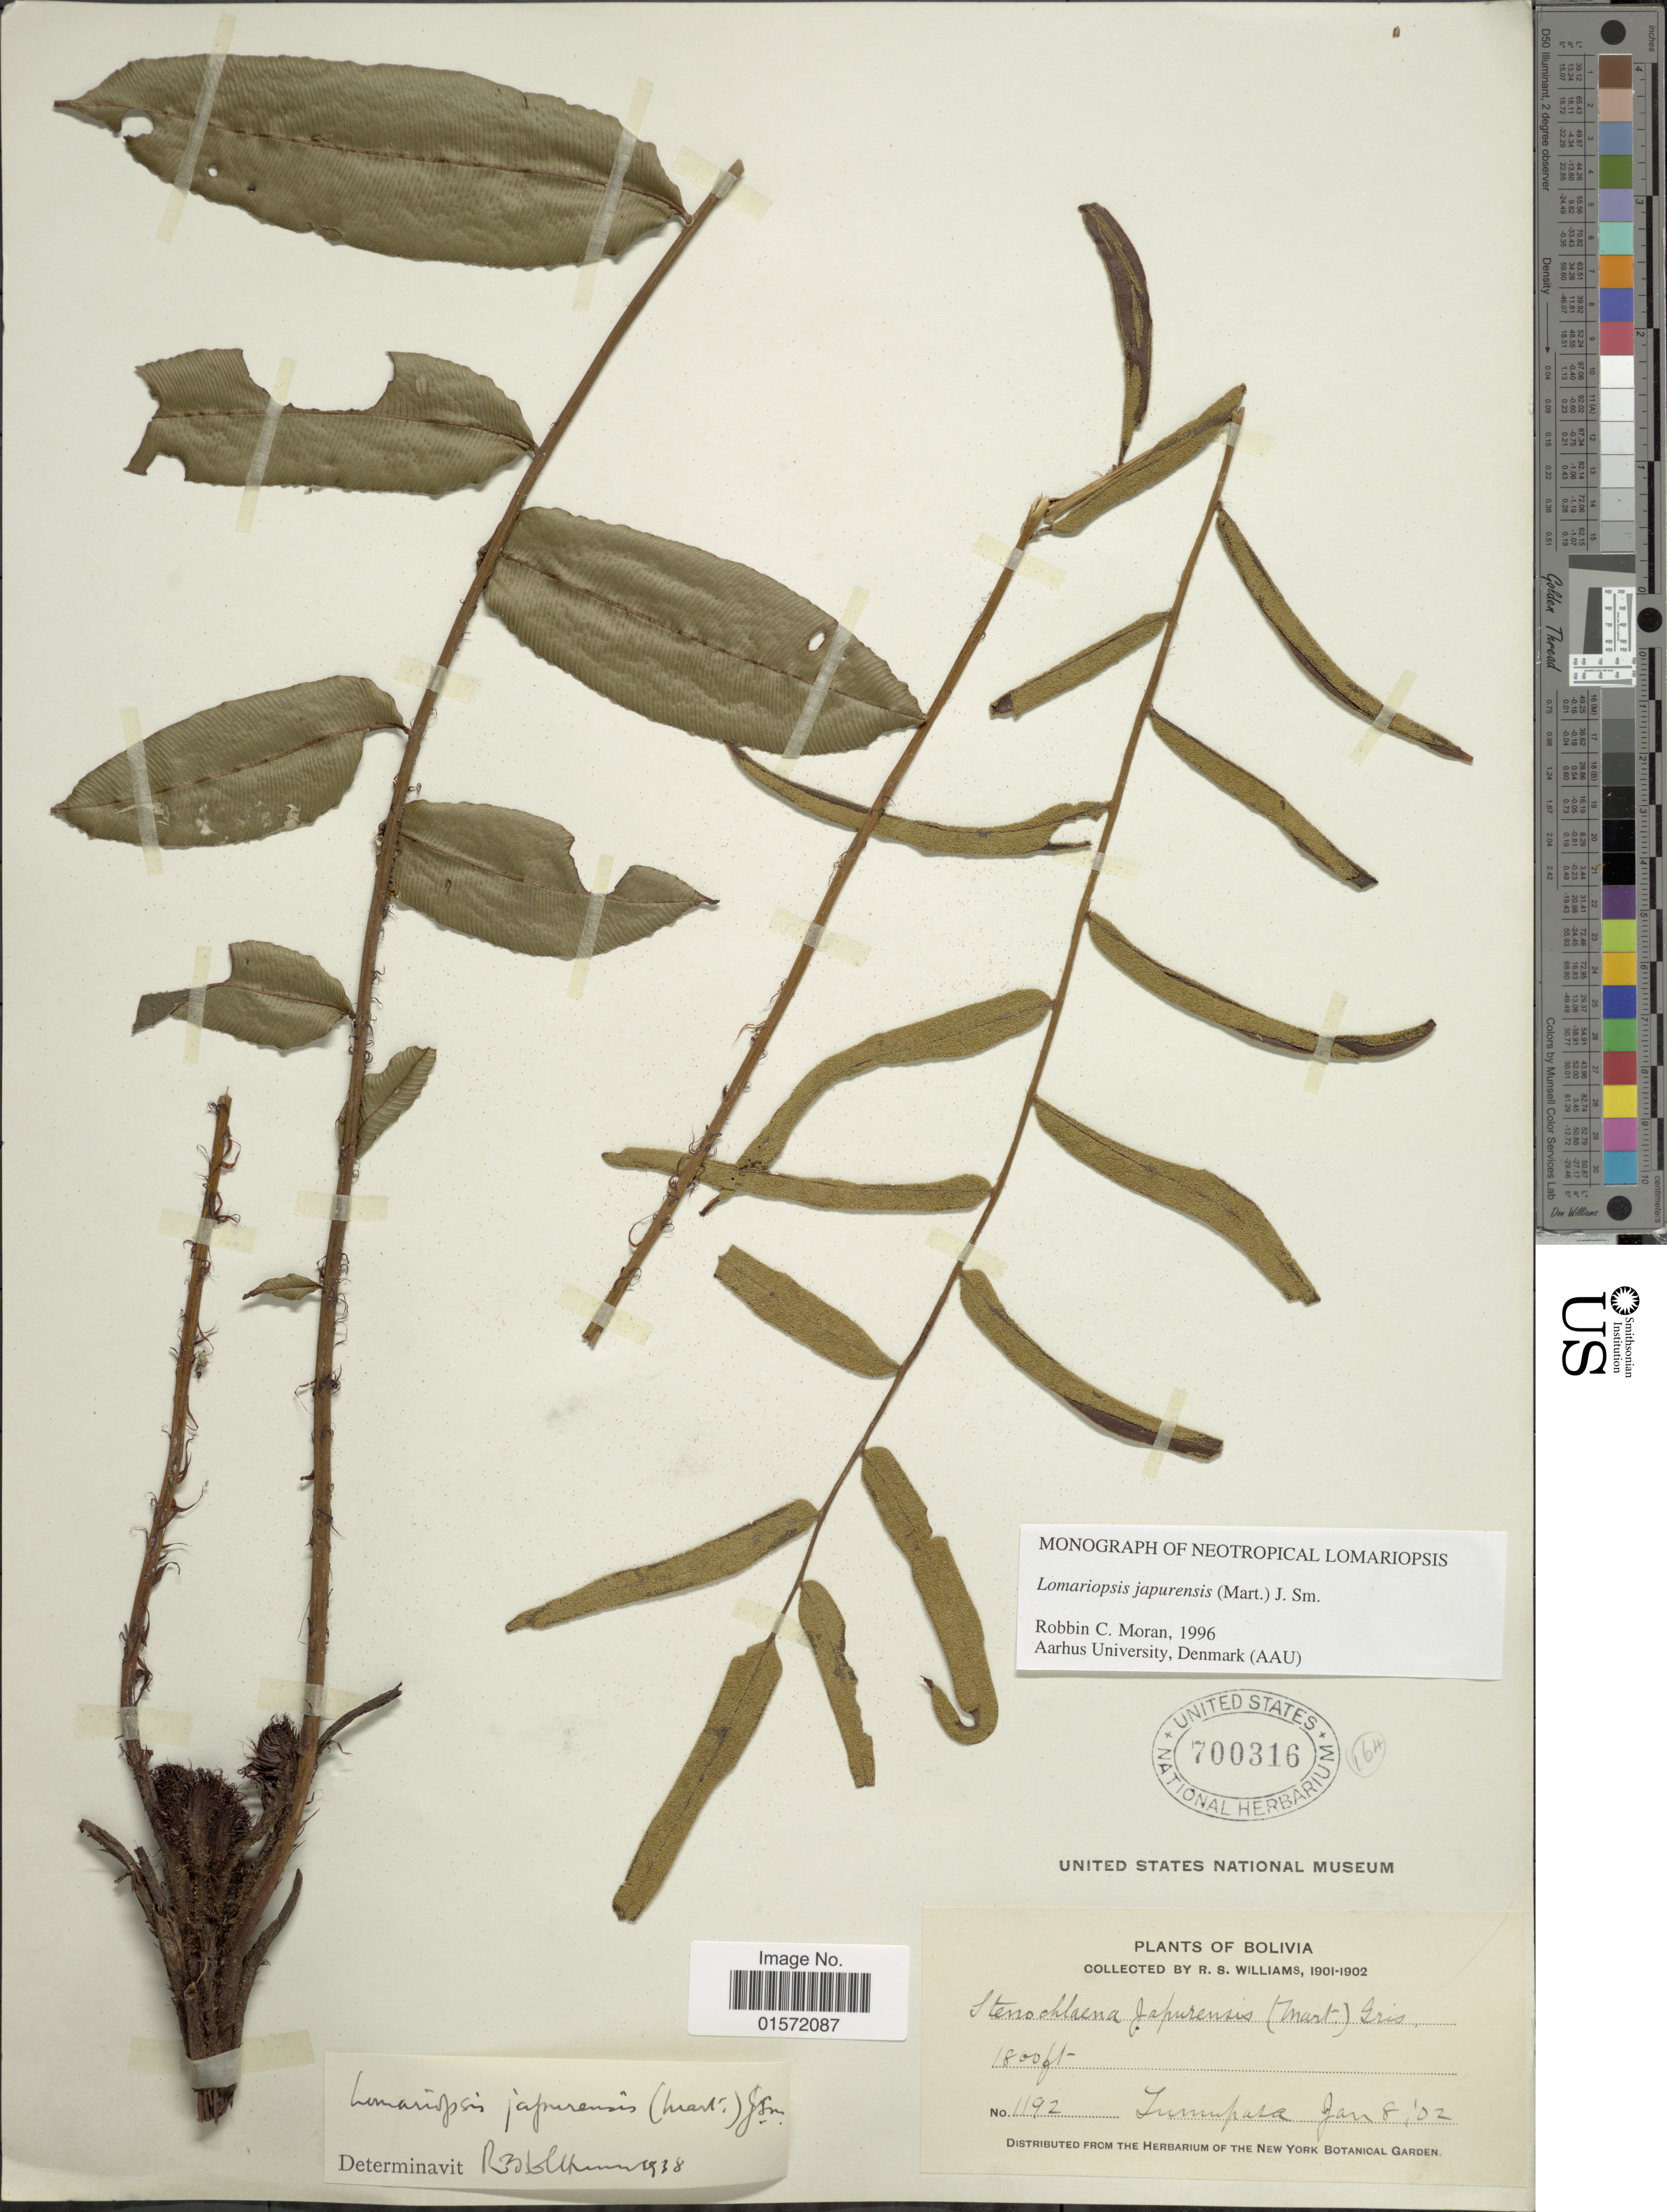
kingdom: Plantae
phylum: Tracheophyta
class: Polypodiopsida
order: Polypodiales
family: Lomariopsidaceae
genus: Lomariopsis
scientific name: Lomariopsis japurensis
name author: (Mart.) J. Sm.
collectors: R. S. Williams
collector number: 1192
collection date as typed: Jan 8, '02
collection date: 1902-01-08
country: Bolivia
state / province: La Paz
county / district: Iturralde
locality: Tumupasa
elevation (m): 549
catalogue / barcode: US 700316